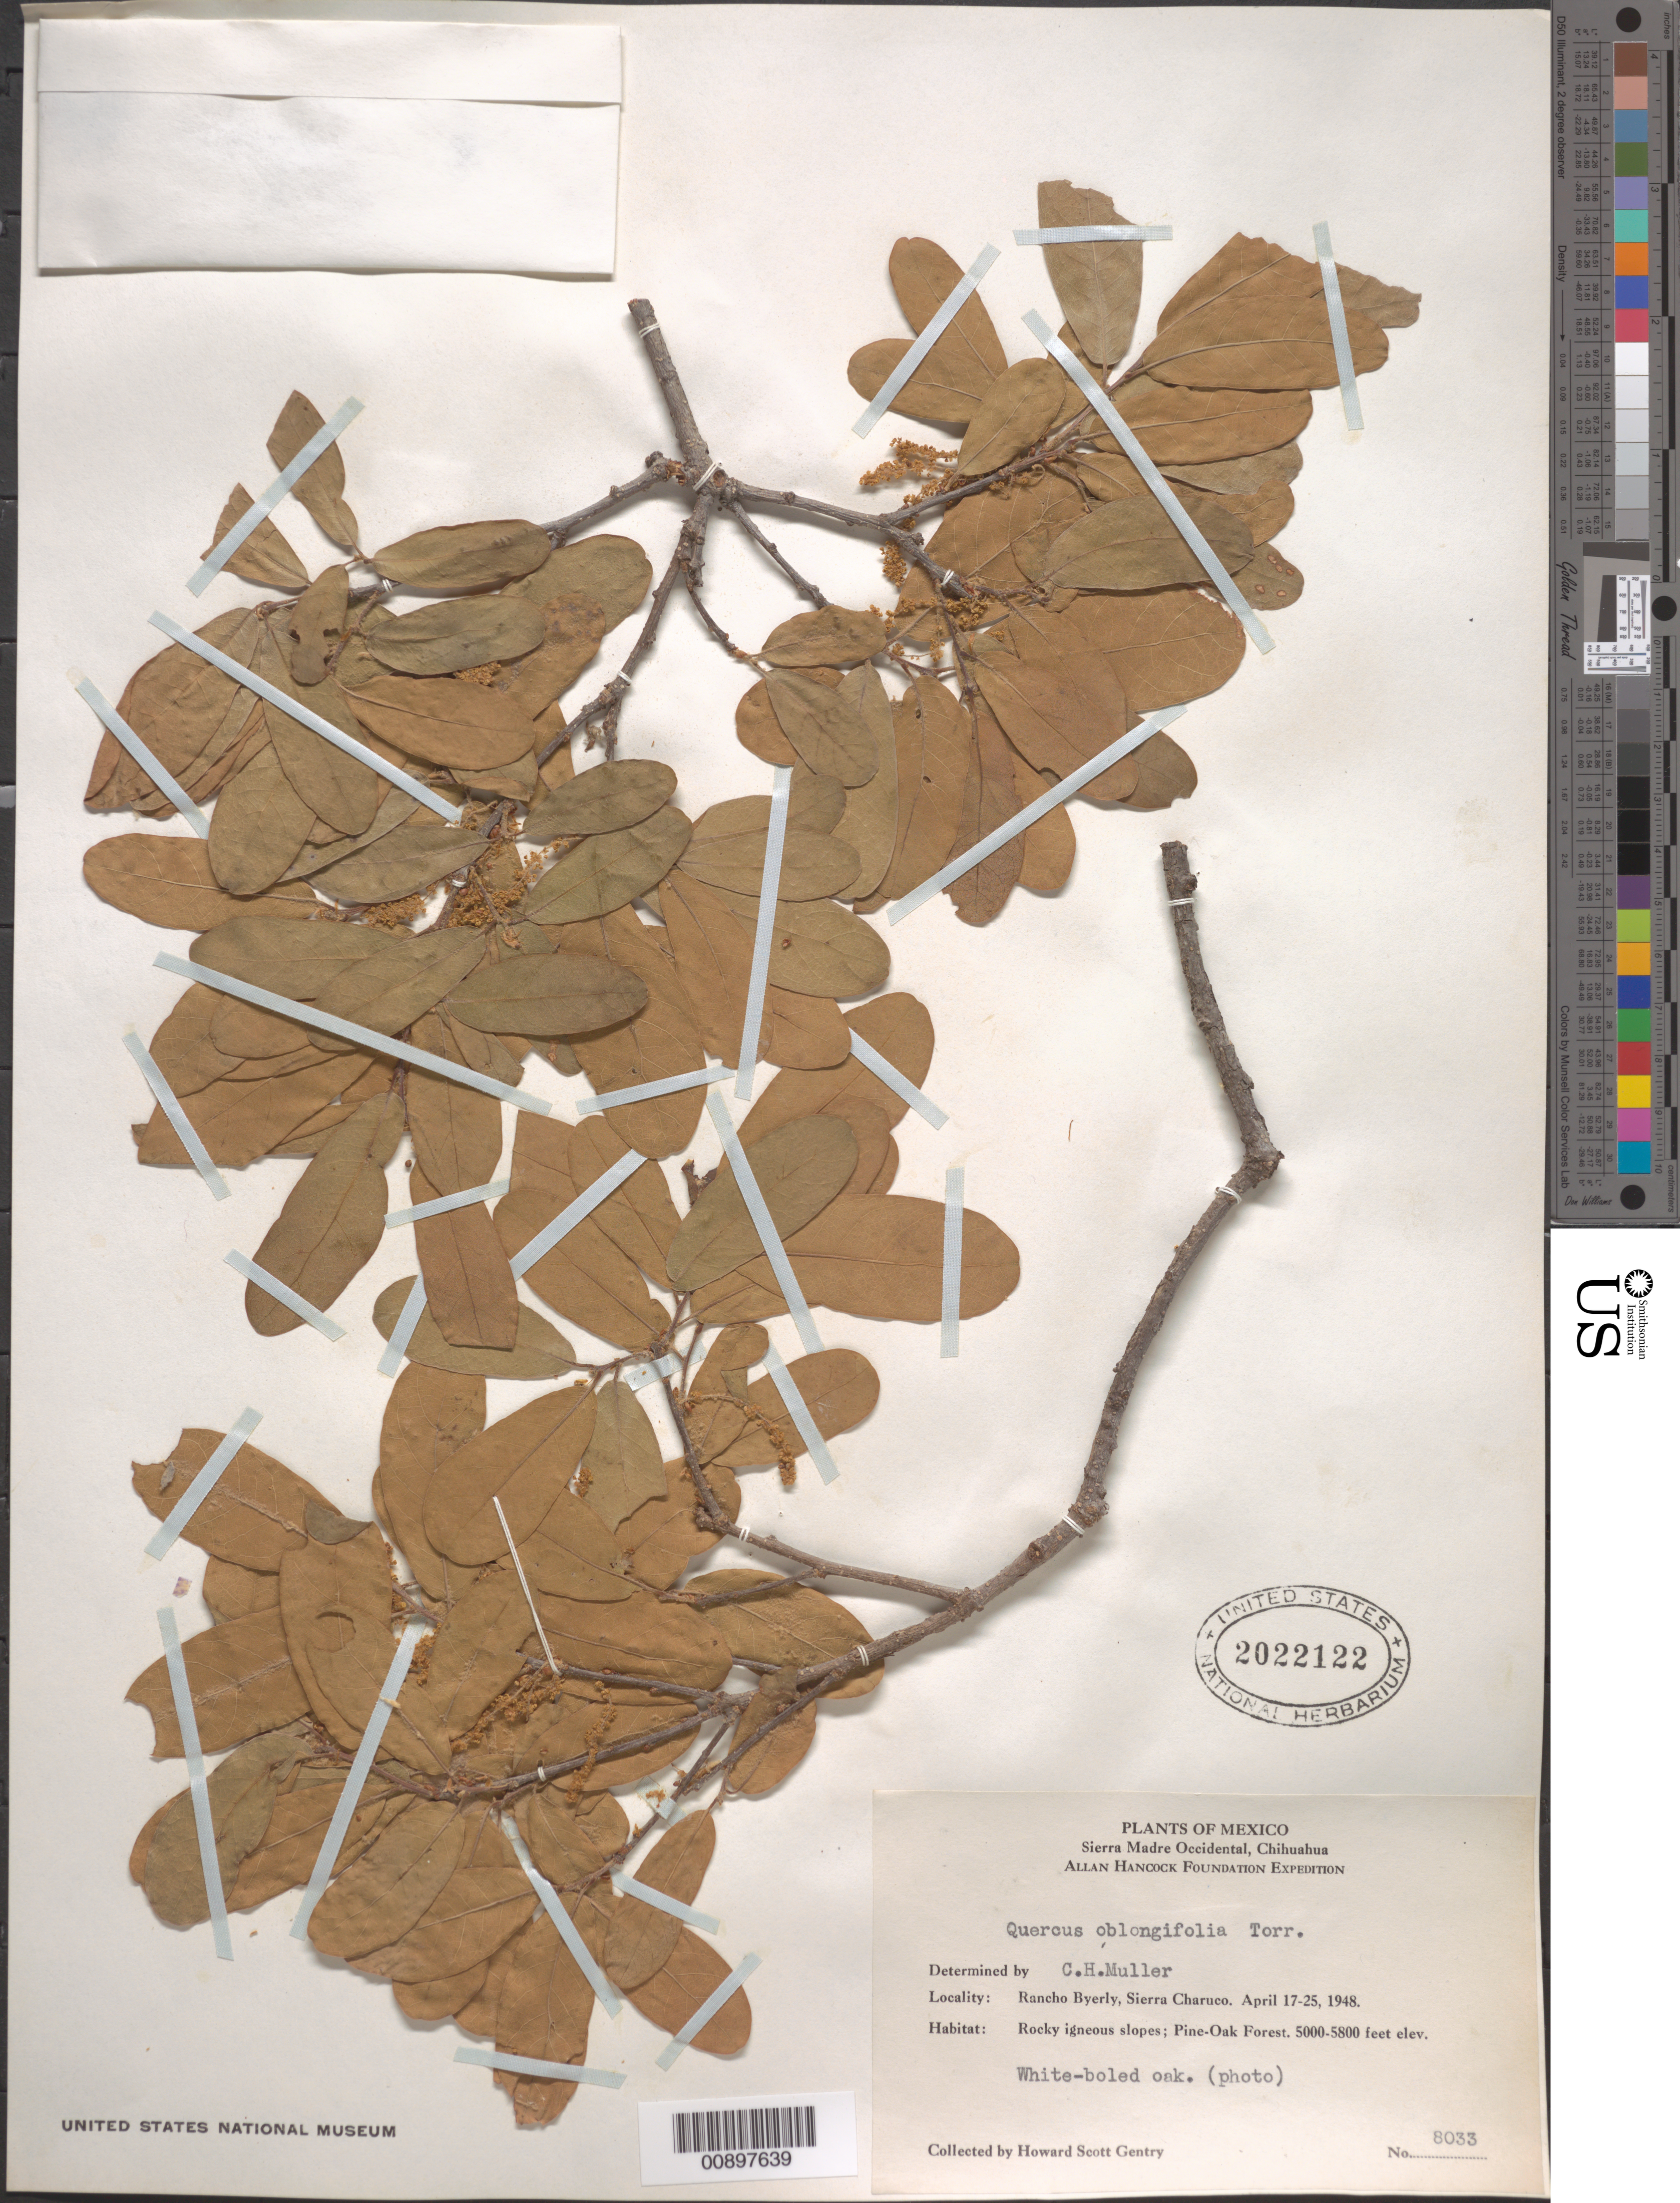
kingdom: Plantae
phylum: Tracheophyta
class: Magnoliopsida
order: Fagales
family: Fagaceae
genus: Quercus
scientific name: Quercus oblongifolia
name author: Torr.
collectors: H. S. Gentry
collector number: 8033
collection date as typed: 17 Apr 1948 to 25 Apr 1948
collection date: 1948-04-17/1948-04-25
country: Mexico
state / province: Chihuahua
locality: Rancho Byerly, Sierra Charuco. Sierra Madre Occidental, Chihuahua.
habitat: Rocky igneous slopes; Pine-Oak Forest.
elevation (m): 1524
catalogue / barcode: US 2022122